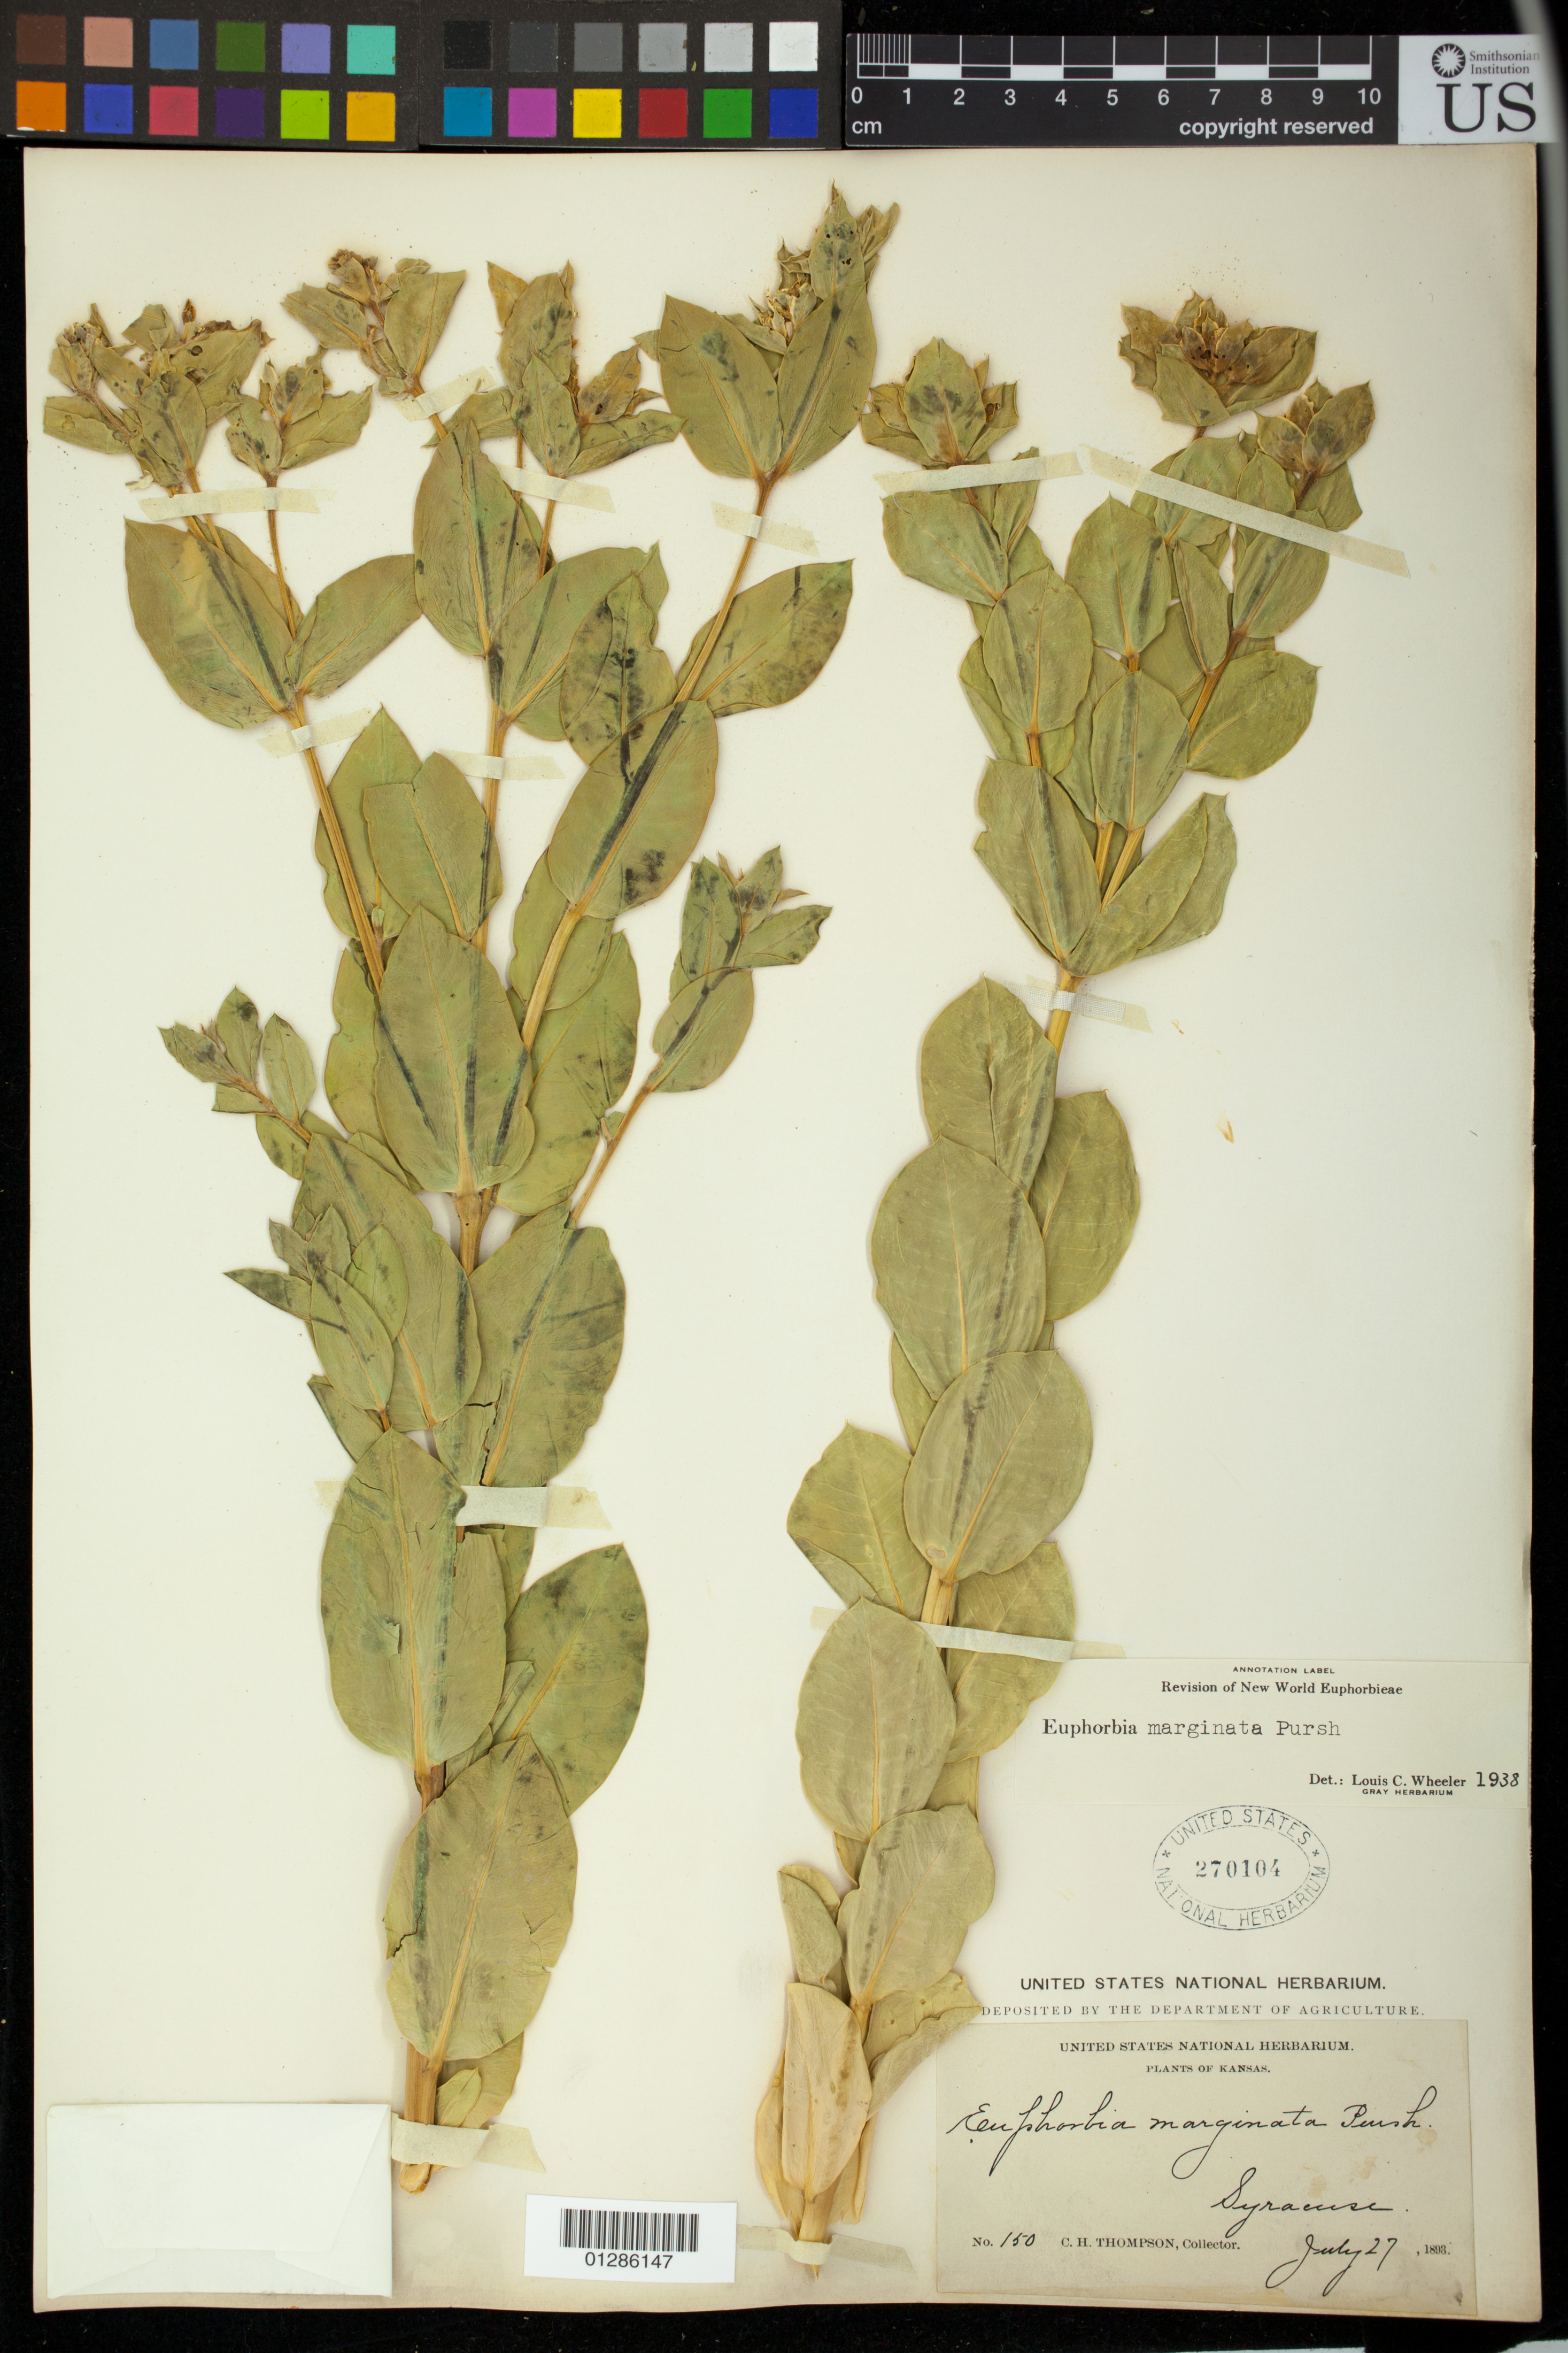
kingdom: Plantae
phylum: Tracheophyta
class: Magnoliopsida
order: Malpighiales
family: Euphorbiaceae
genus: Euphorbia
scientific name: Euphorbia marginata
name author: Pursh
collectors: C. H. Thompson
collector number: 150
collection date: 1893-07-27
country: United States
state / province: Kansas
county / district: Hamilton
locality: Syracuse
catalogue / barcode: US 270104